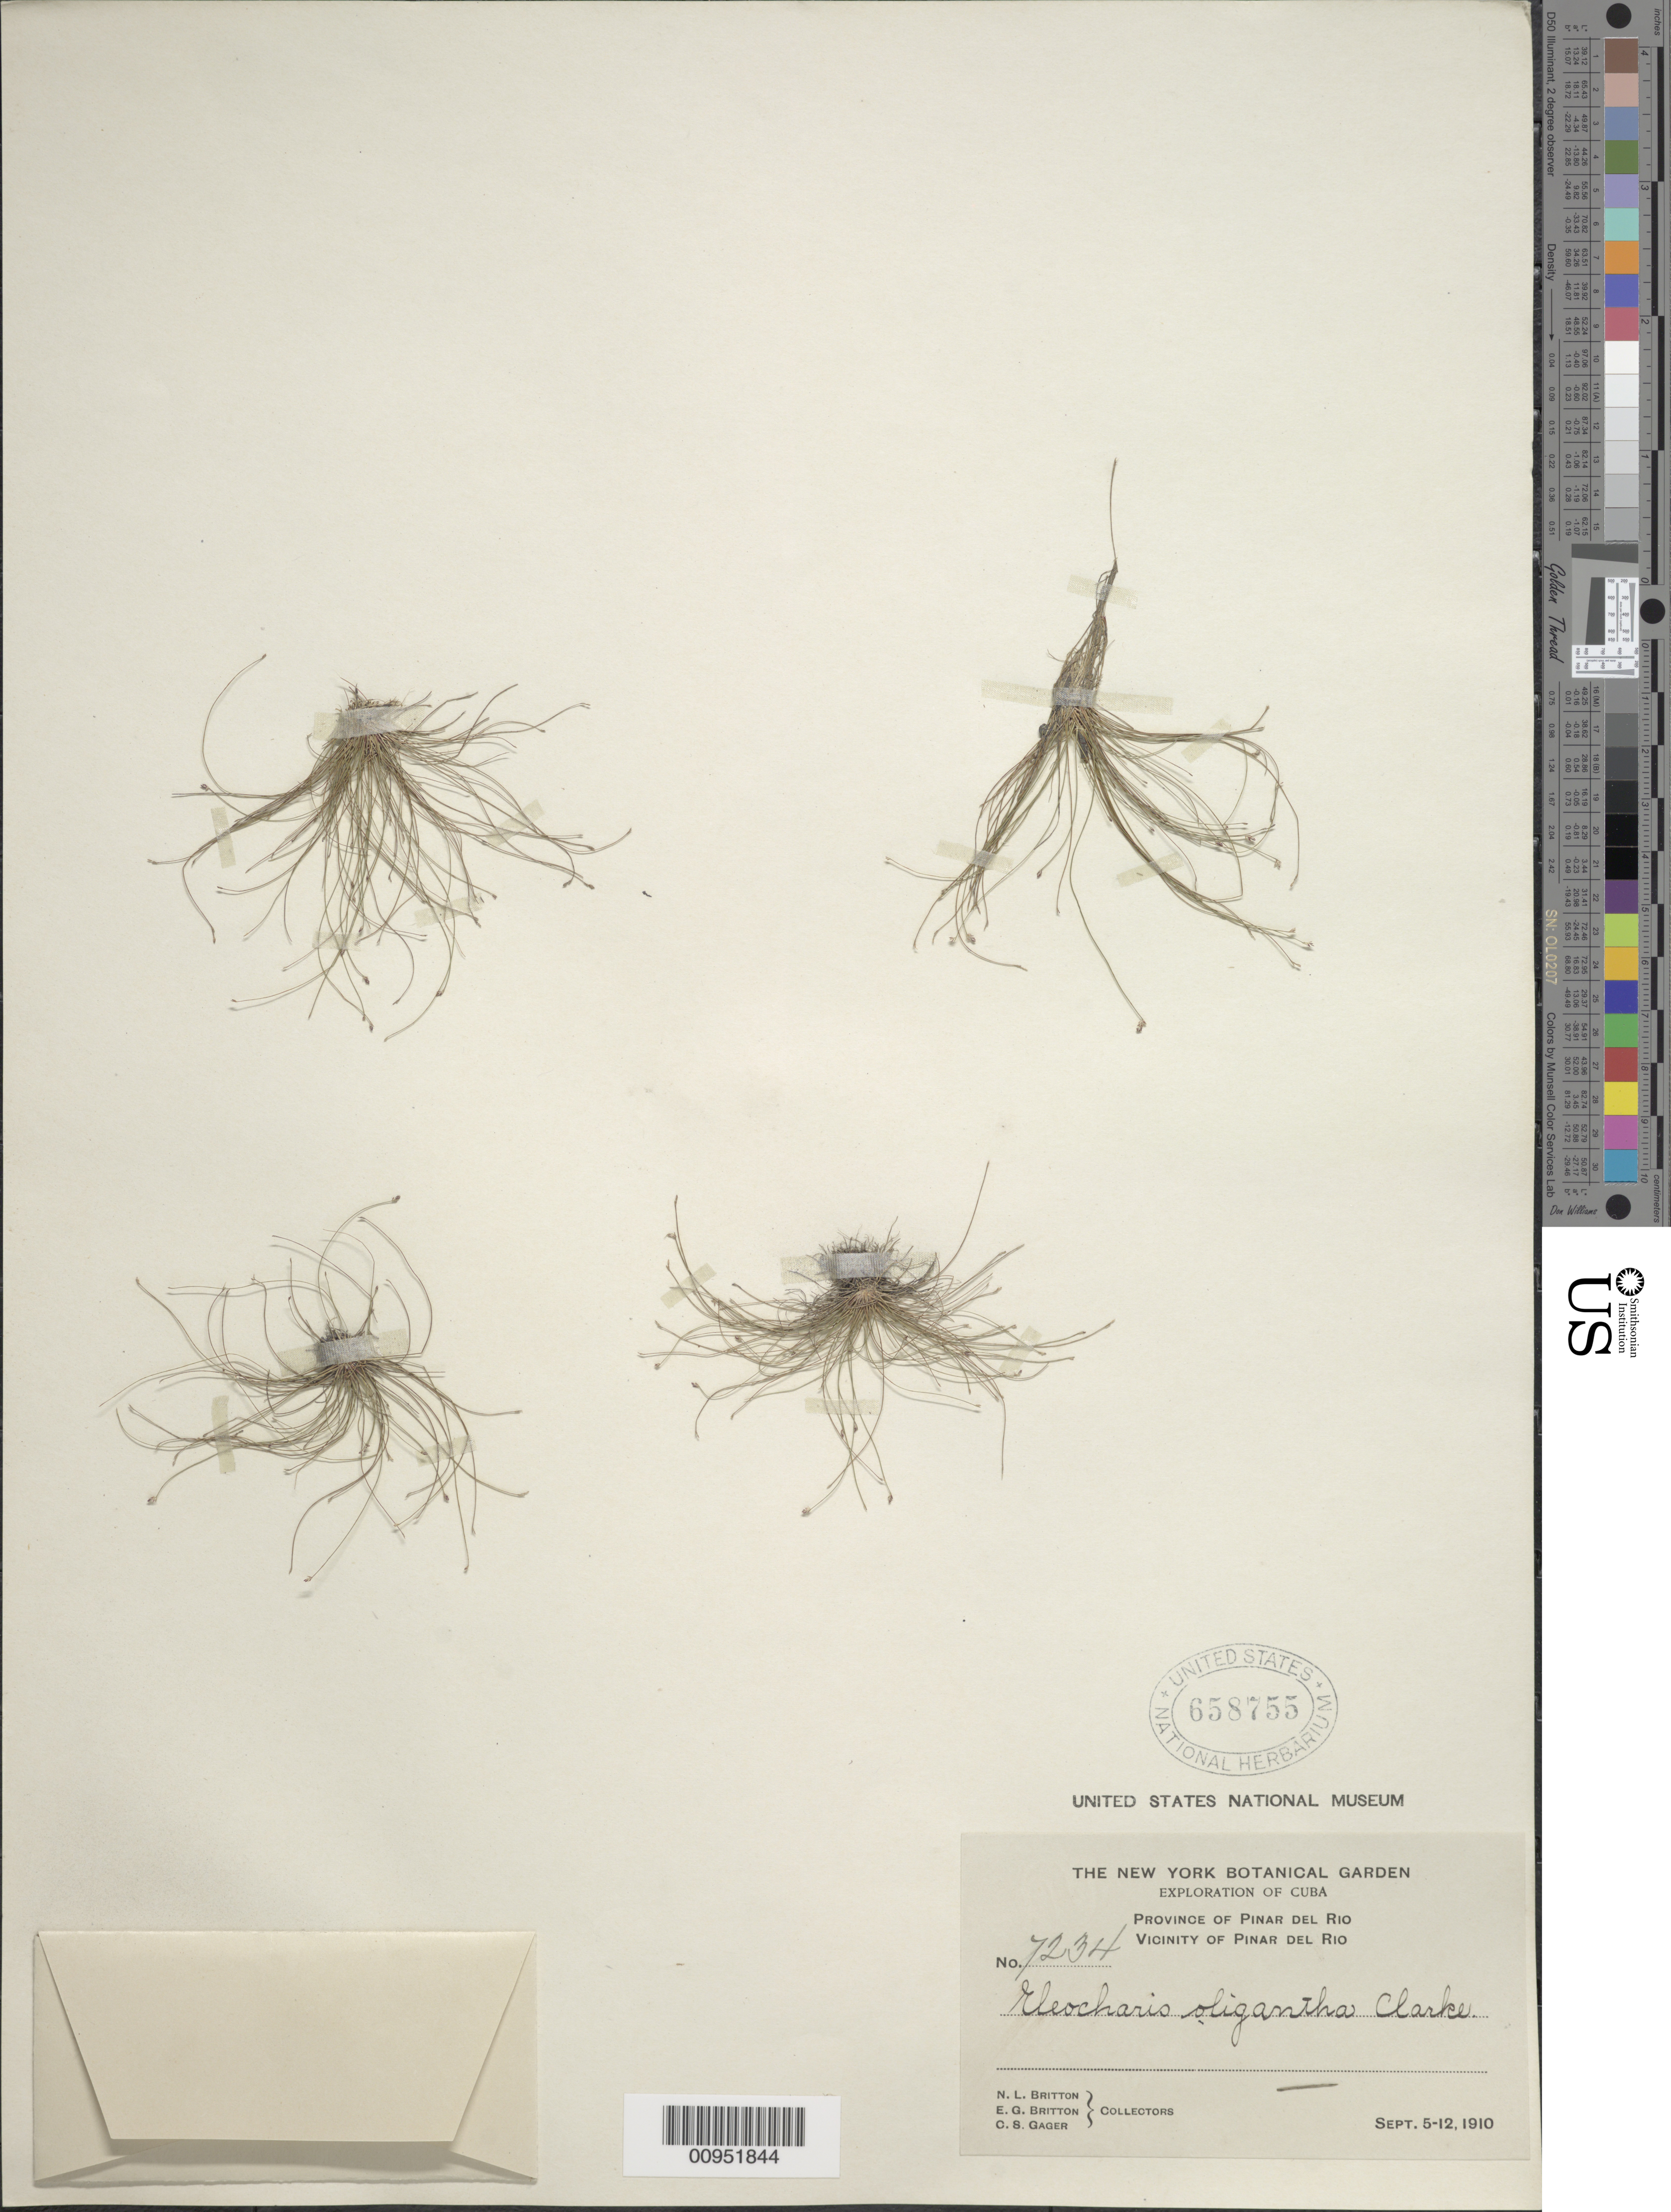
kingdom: Plantae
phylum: Tracheophyta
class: Liliopsida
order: Poales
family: Cyperaceae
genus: Eleocharis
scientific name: Eleocharis oligantha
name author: C.B. Clarke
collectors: N. Britton, E. G. Britton & C. Gager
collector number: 7234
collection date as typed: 05 Sep 1910 to 12 Sep 1910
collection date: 1910-09-05/1910-09-12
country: Cuba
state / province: Pinar del Rio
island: Cuba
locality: Vicinity of Pinar del Rio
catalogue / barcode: US 658755